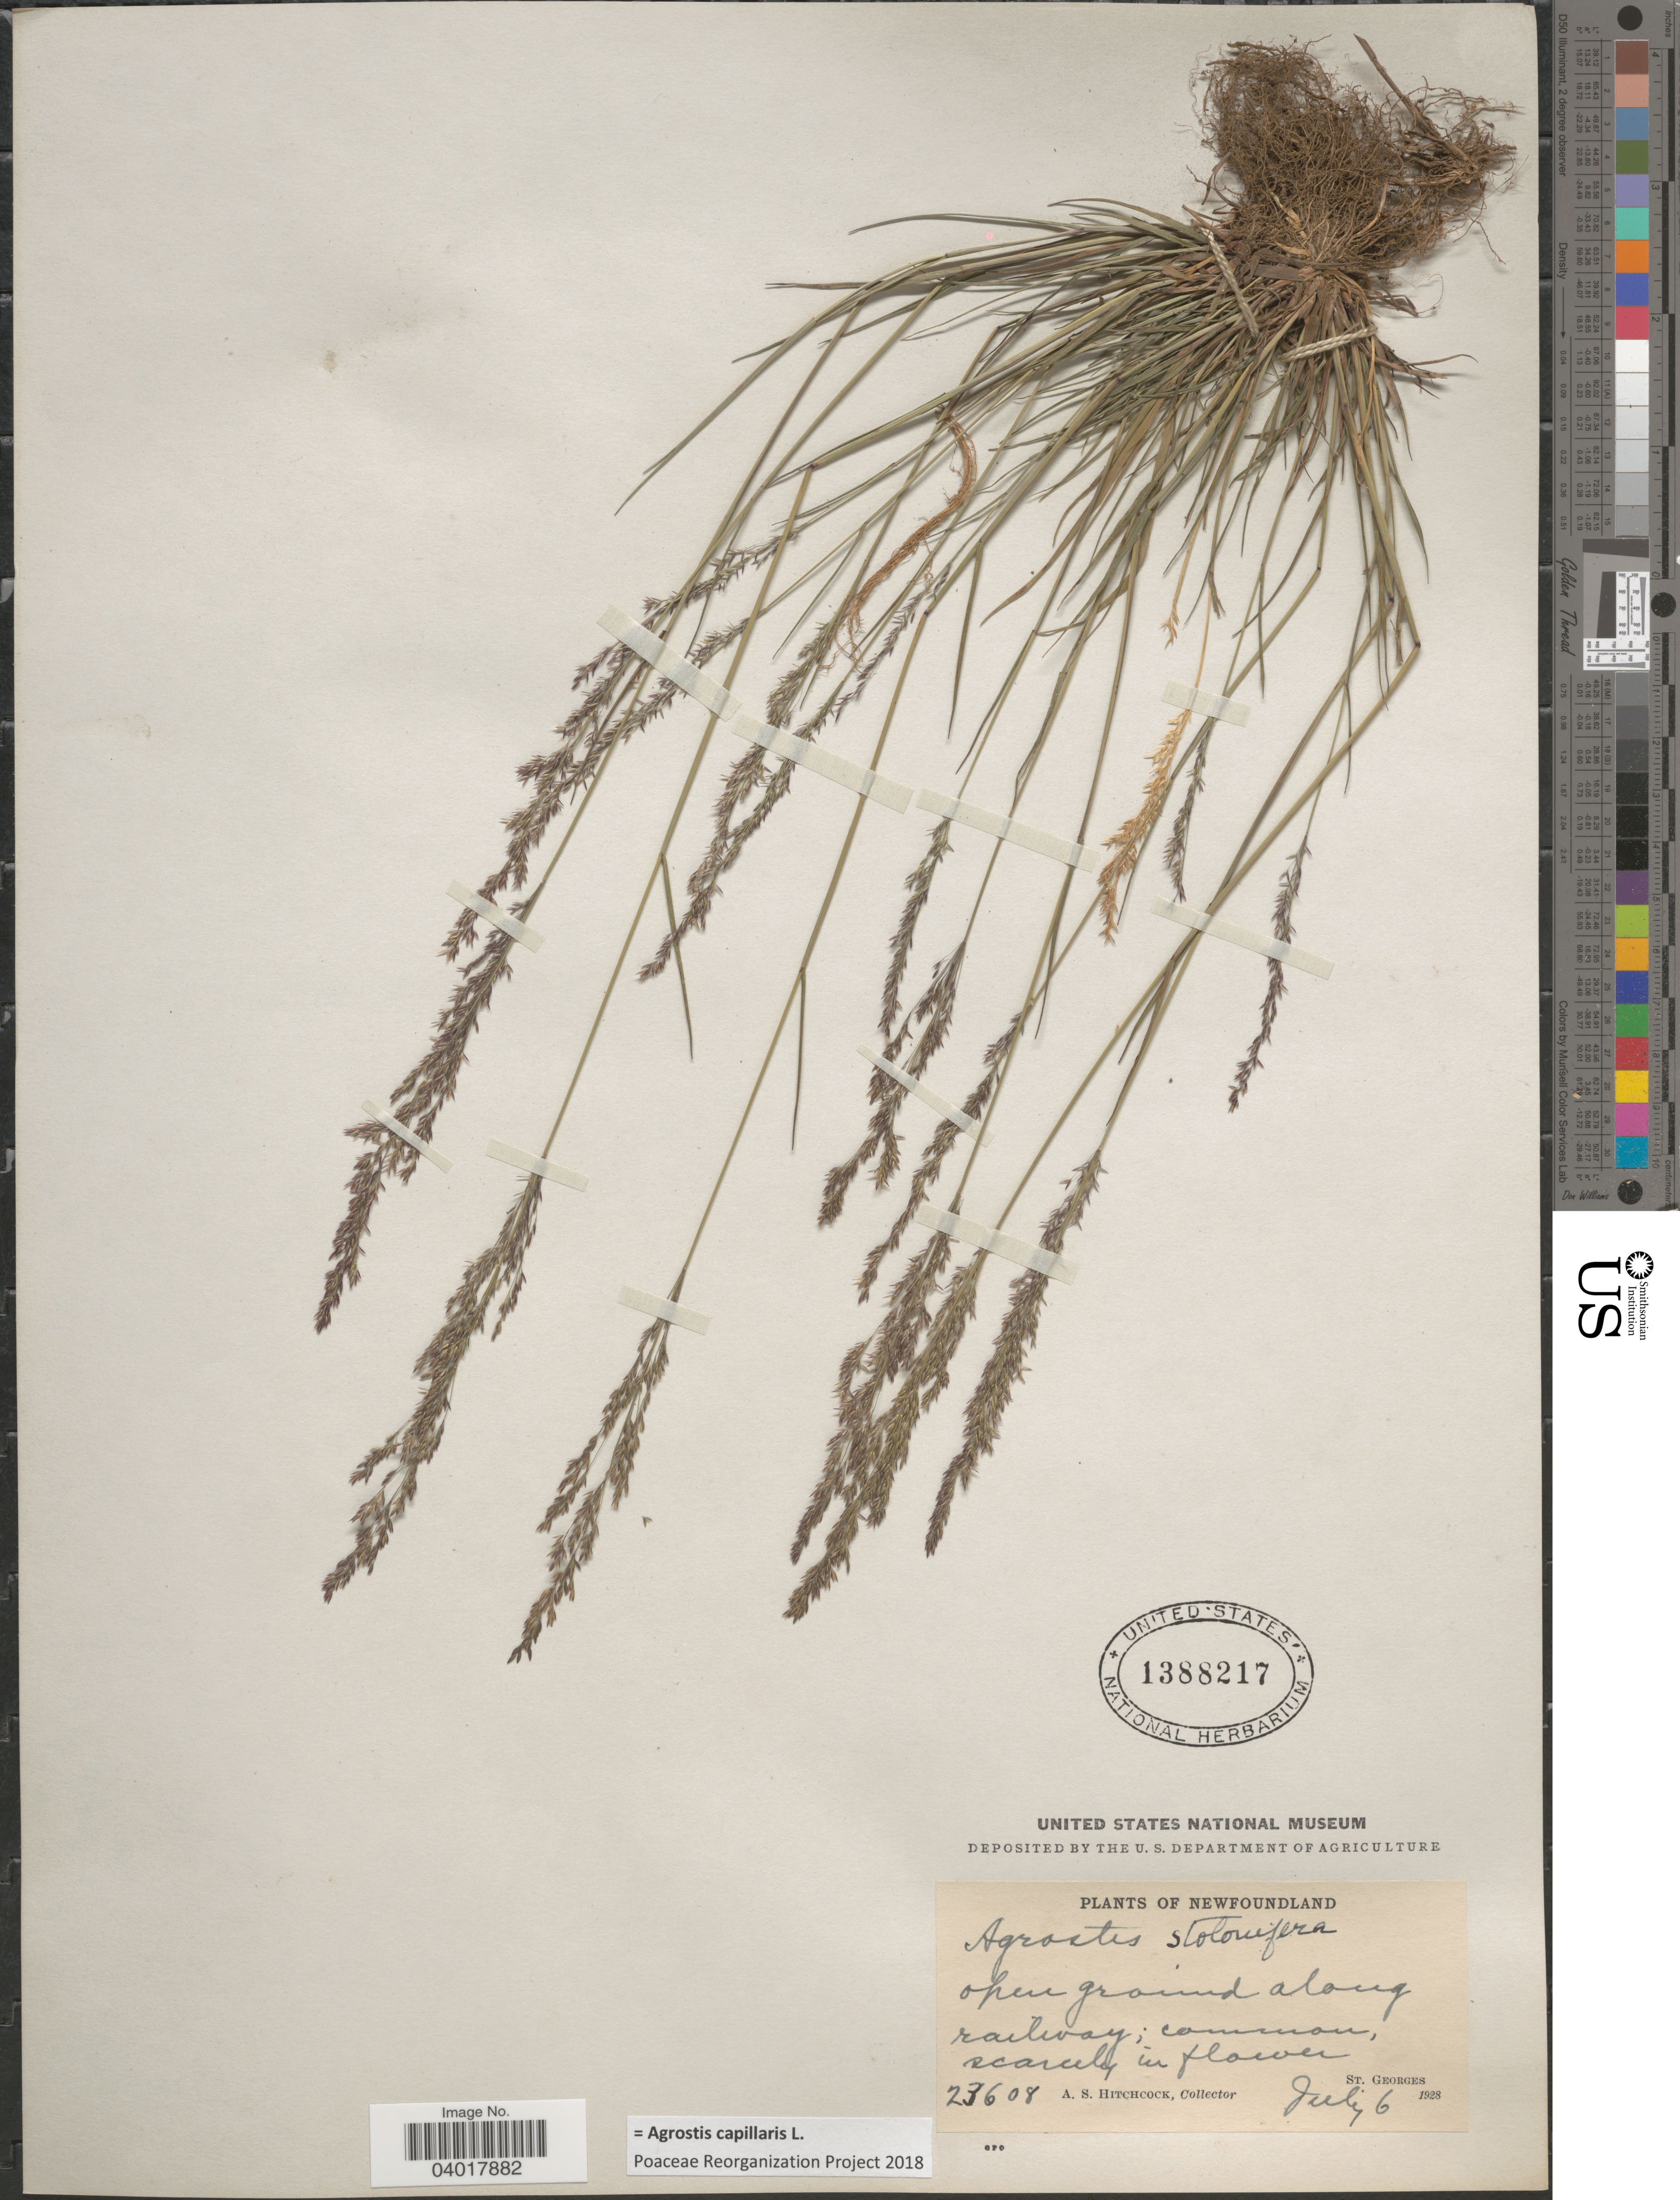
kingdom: Plantae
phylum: Tracheophyta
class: Liliopsida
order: Poales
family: Poaceae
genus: Agrostis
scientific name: Agrostis capillaris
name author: L.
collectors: A. S. Hitchcock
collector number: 23608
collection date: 1928-07-06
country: Canada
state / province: Newfoundland and Labrador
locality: St. Georges.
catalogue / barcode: US 1388217